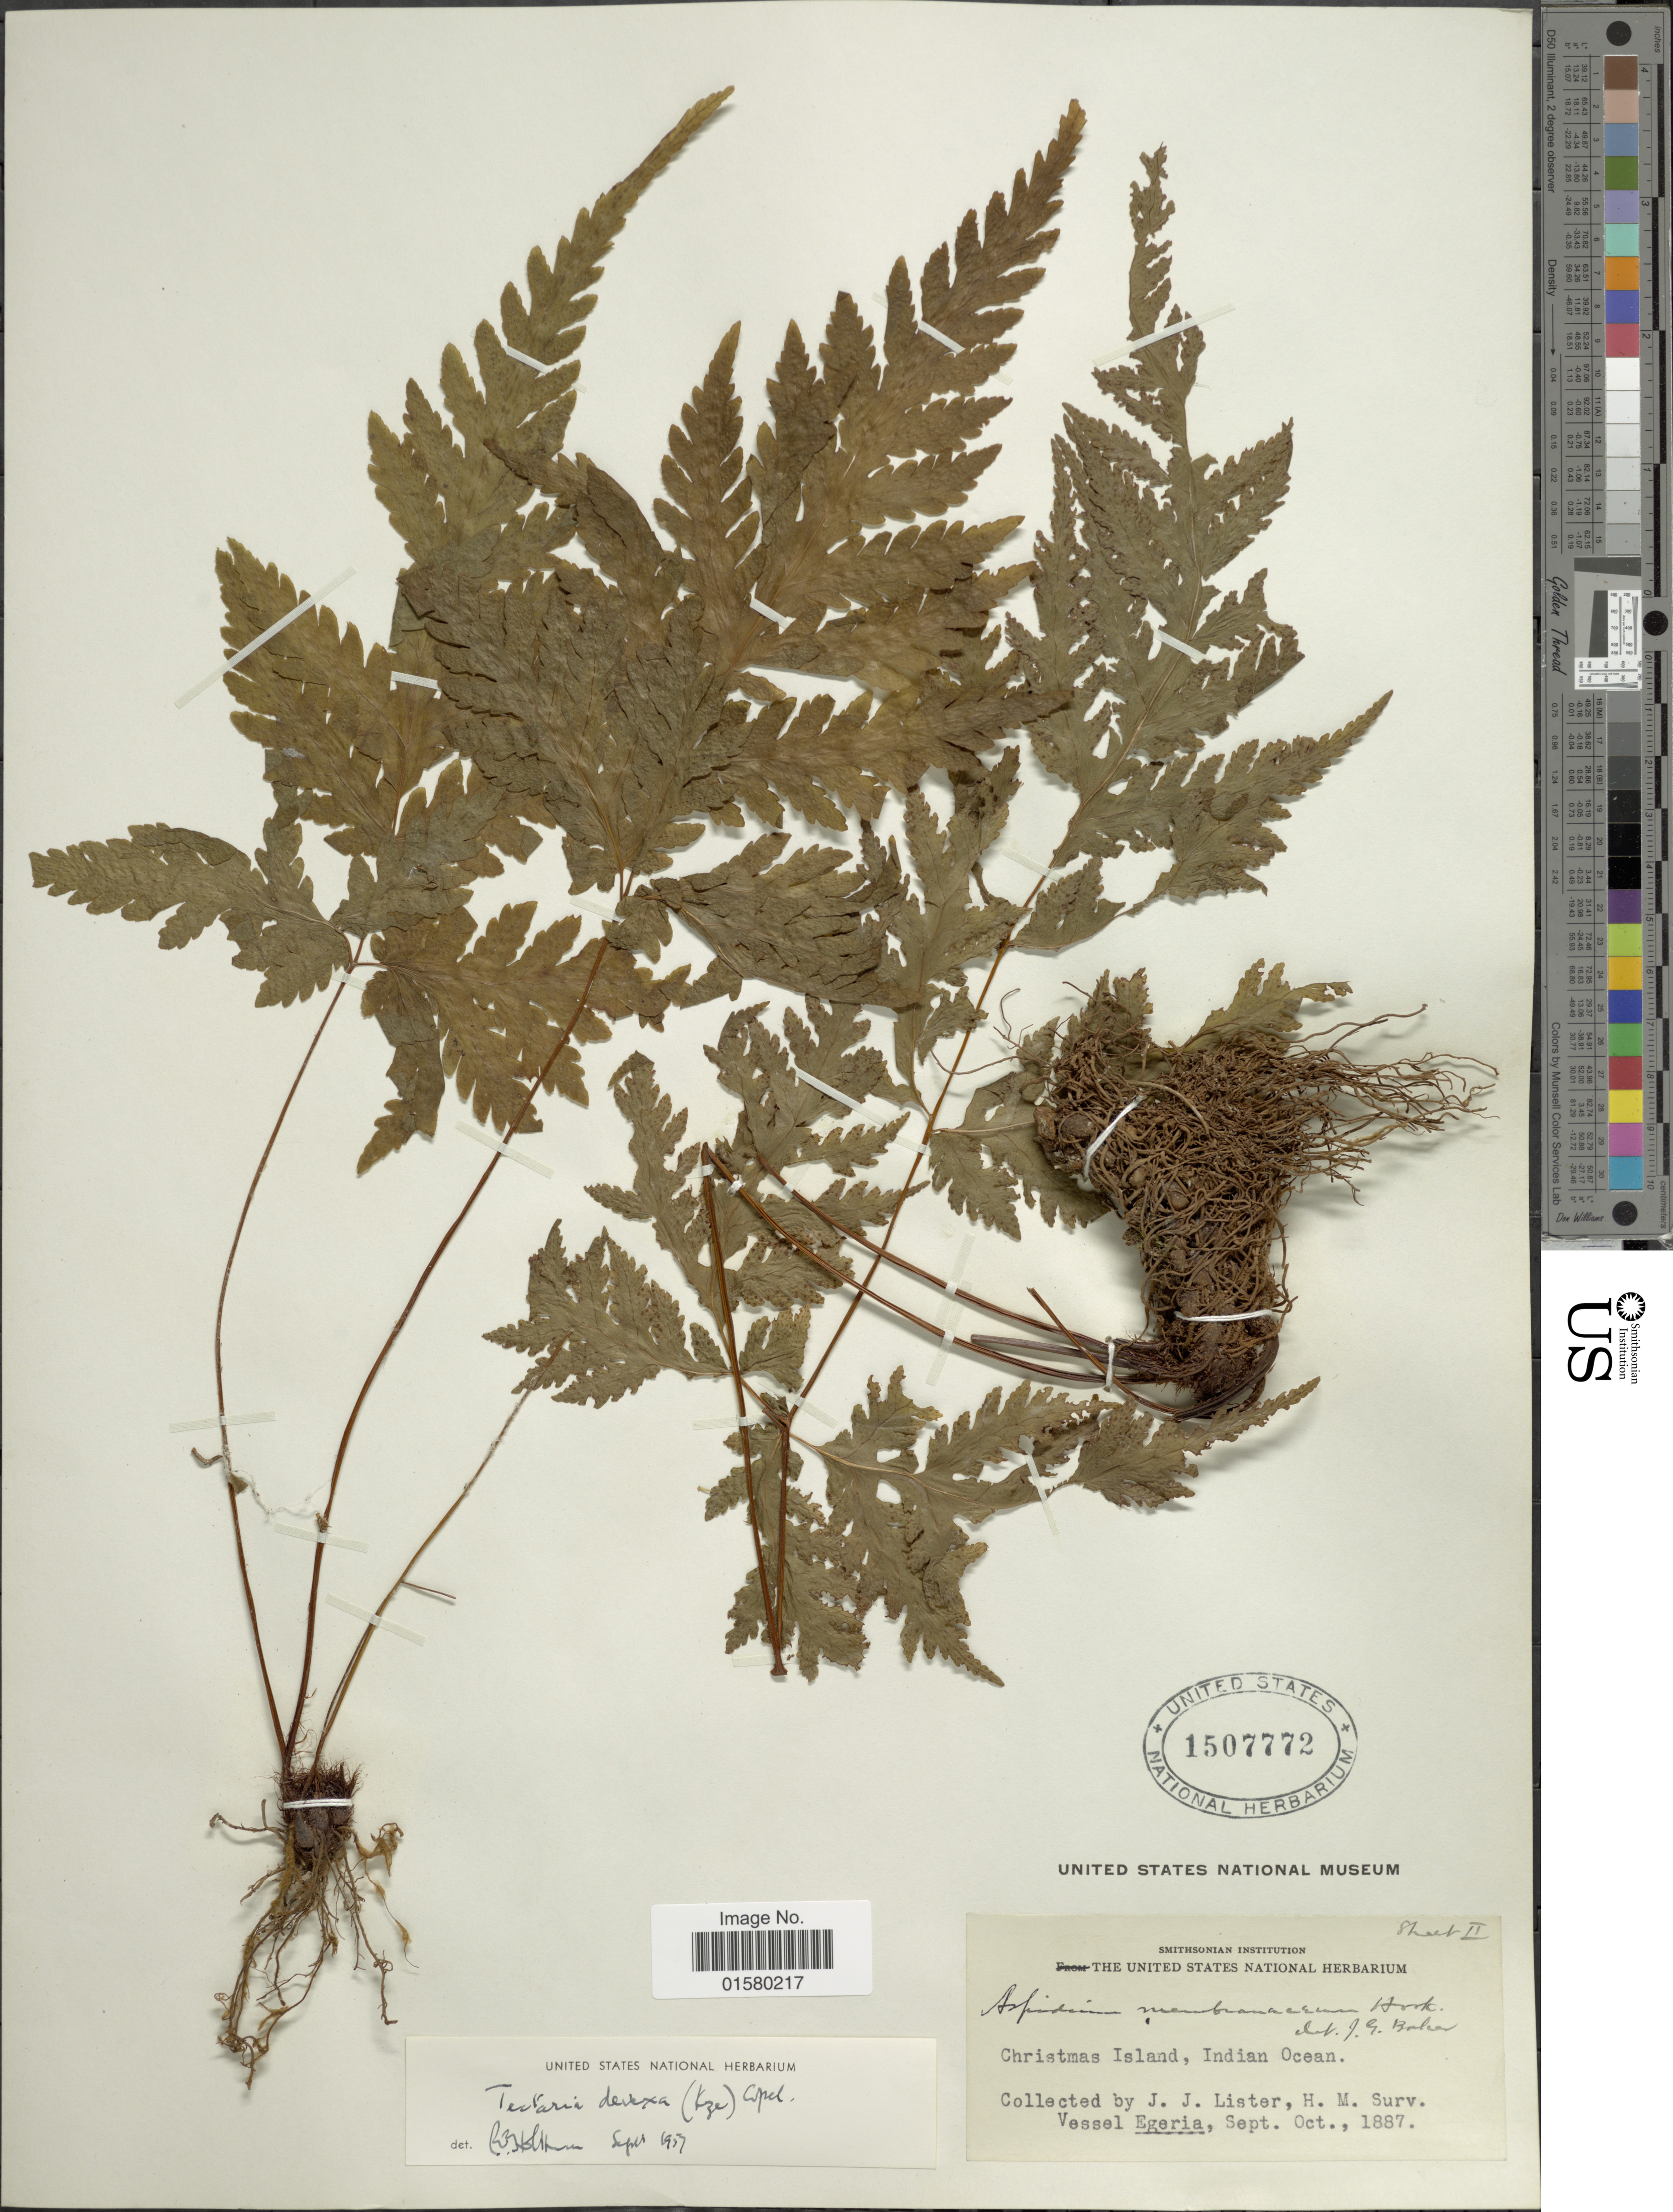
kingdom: Plantae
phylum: Tracheophyta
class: Polypodiopsida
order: Polypodiales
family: Tectariaceae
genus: Tectaria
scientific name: Tectaria devexa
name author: (Kunze) Copel.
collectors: J. Lister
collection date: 1887-09/1887-10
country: Australia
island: Christmas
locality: Christmas Island, Indian Ocean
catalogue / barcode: US 1507772